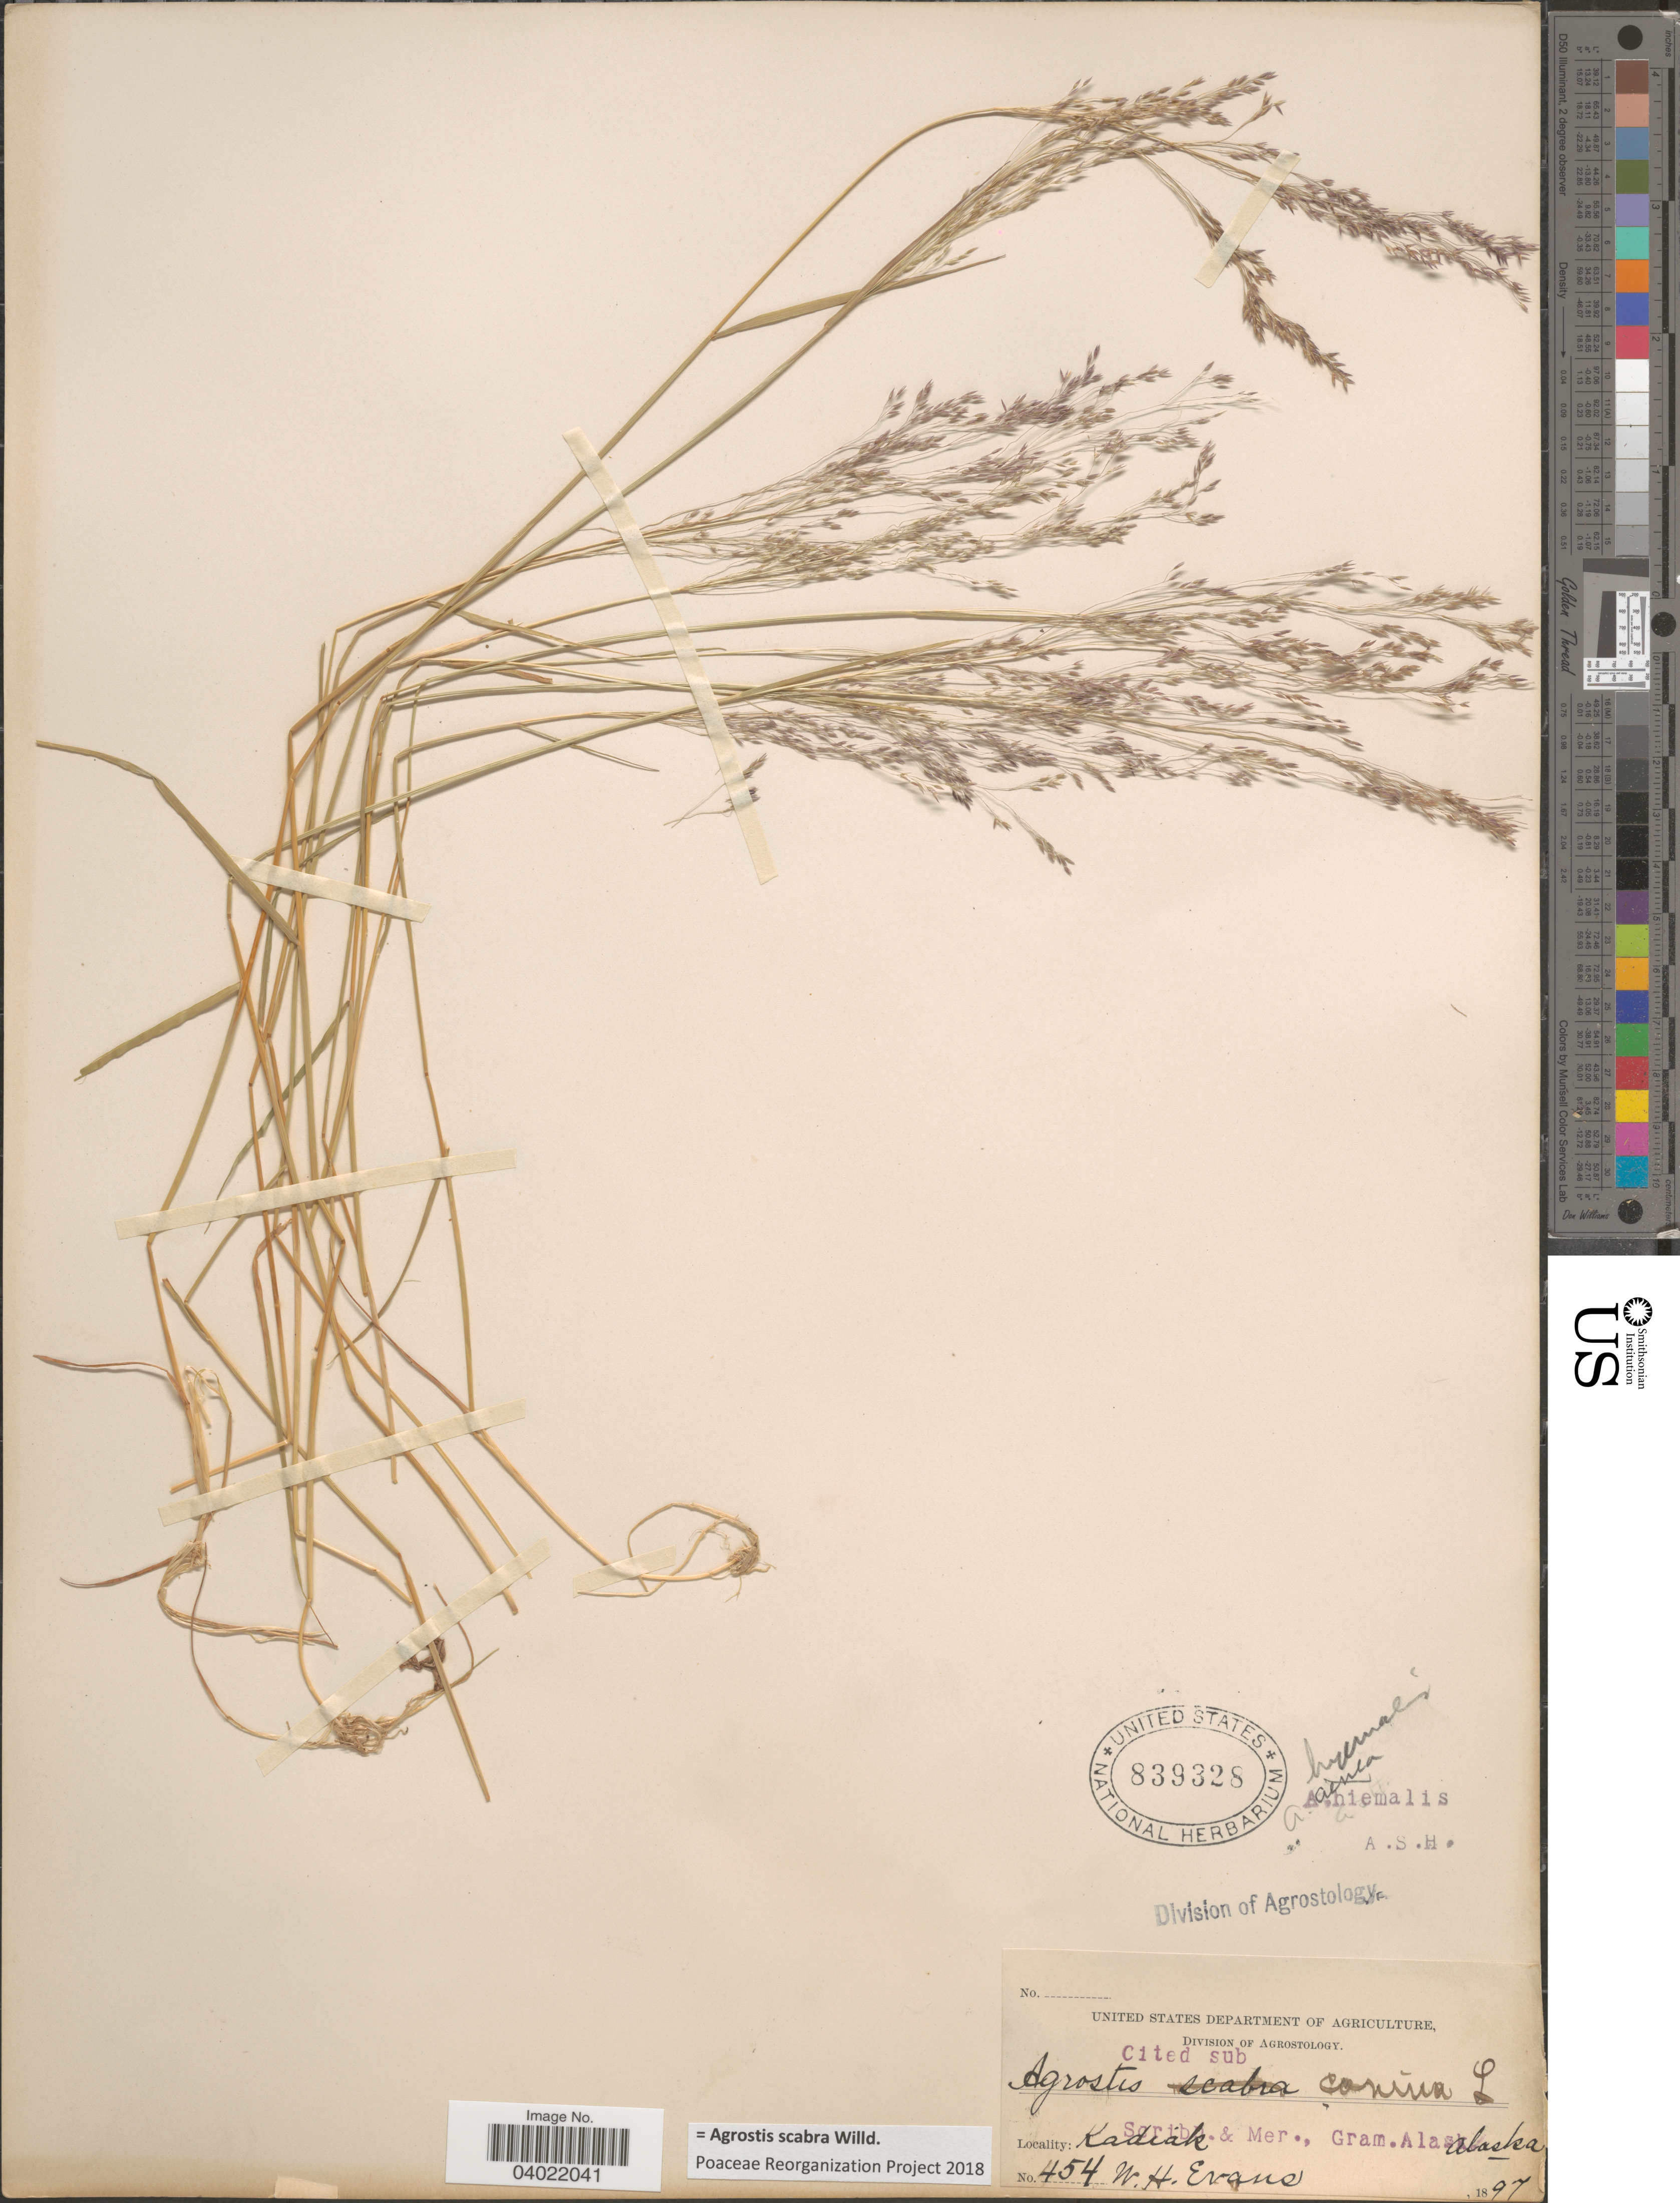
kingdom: Plantae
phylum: Tracheophyta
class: Liliopsida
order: Poales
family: Poaceae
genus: Agrostis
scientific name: Agrostis scabra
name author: Willd.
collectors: W. H. Evans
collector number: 454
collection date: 1897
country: United States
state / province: Alaska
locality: Kodiak.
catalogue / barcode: US 839328